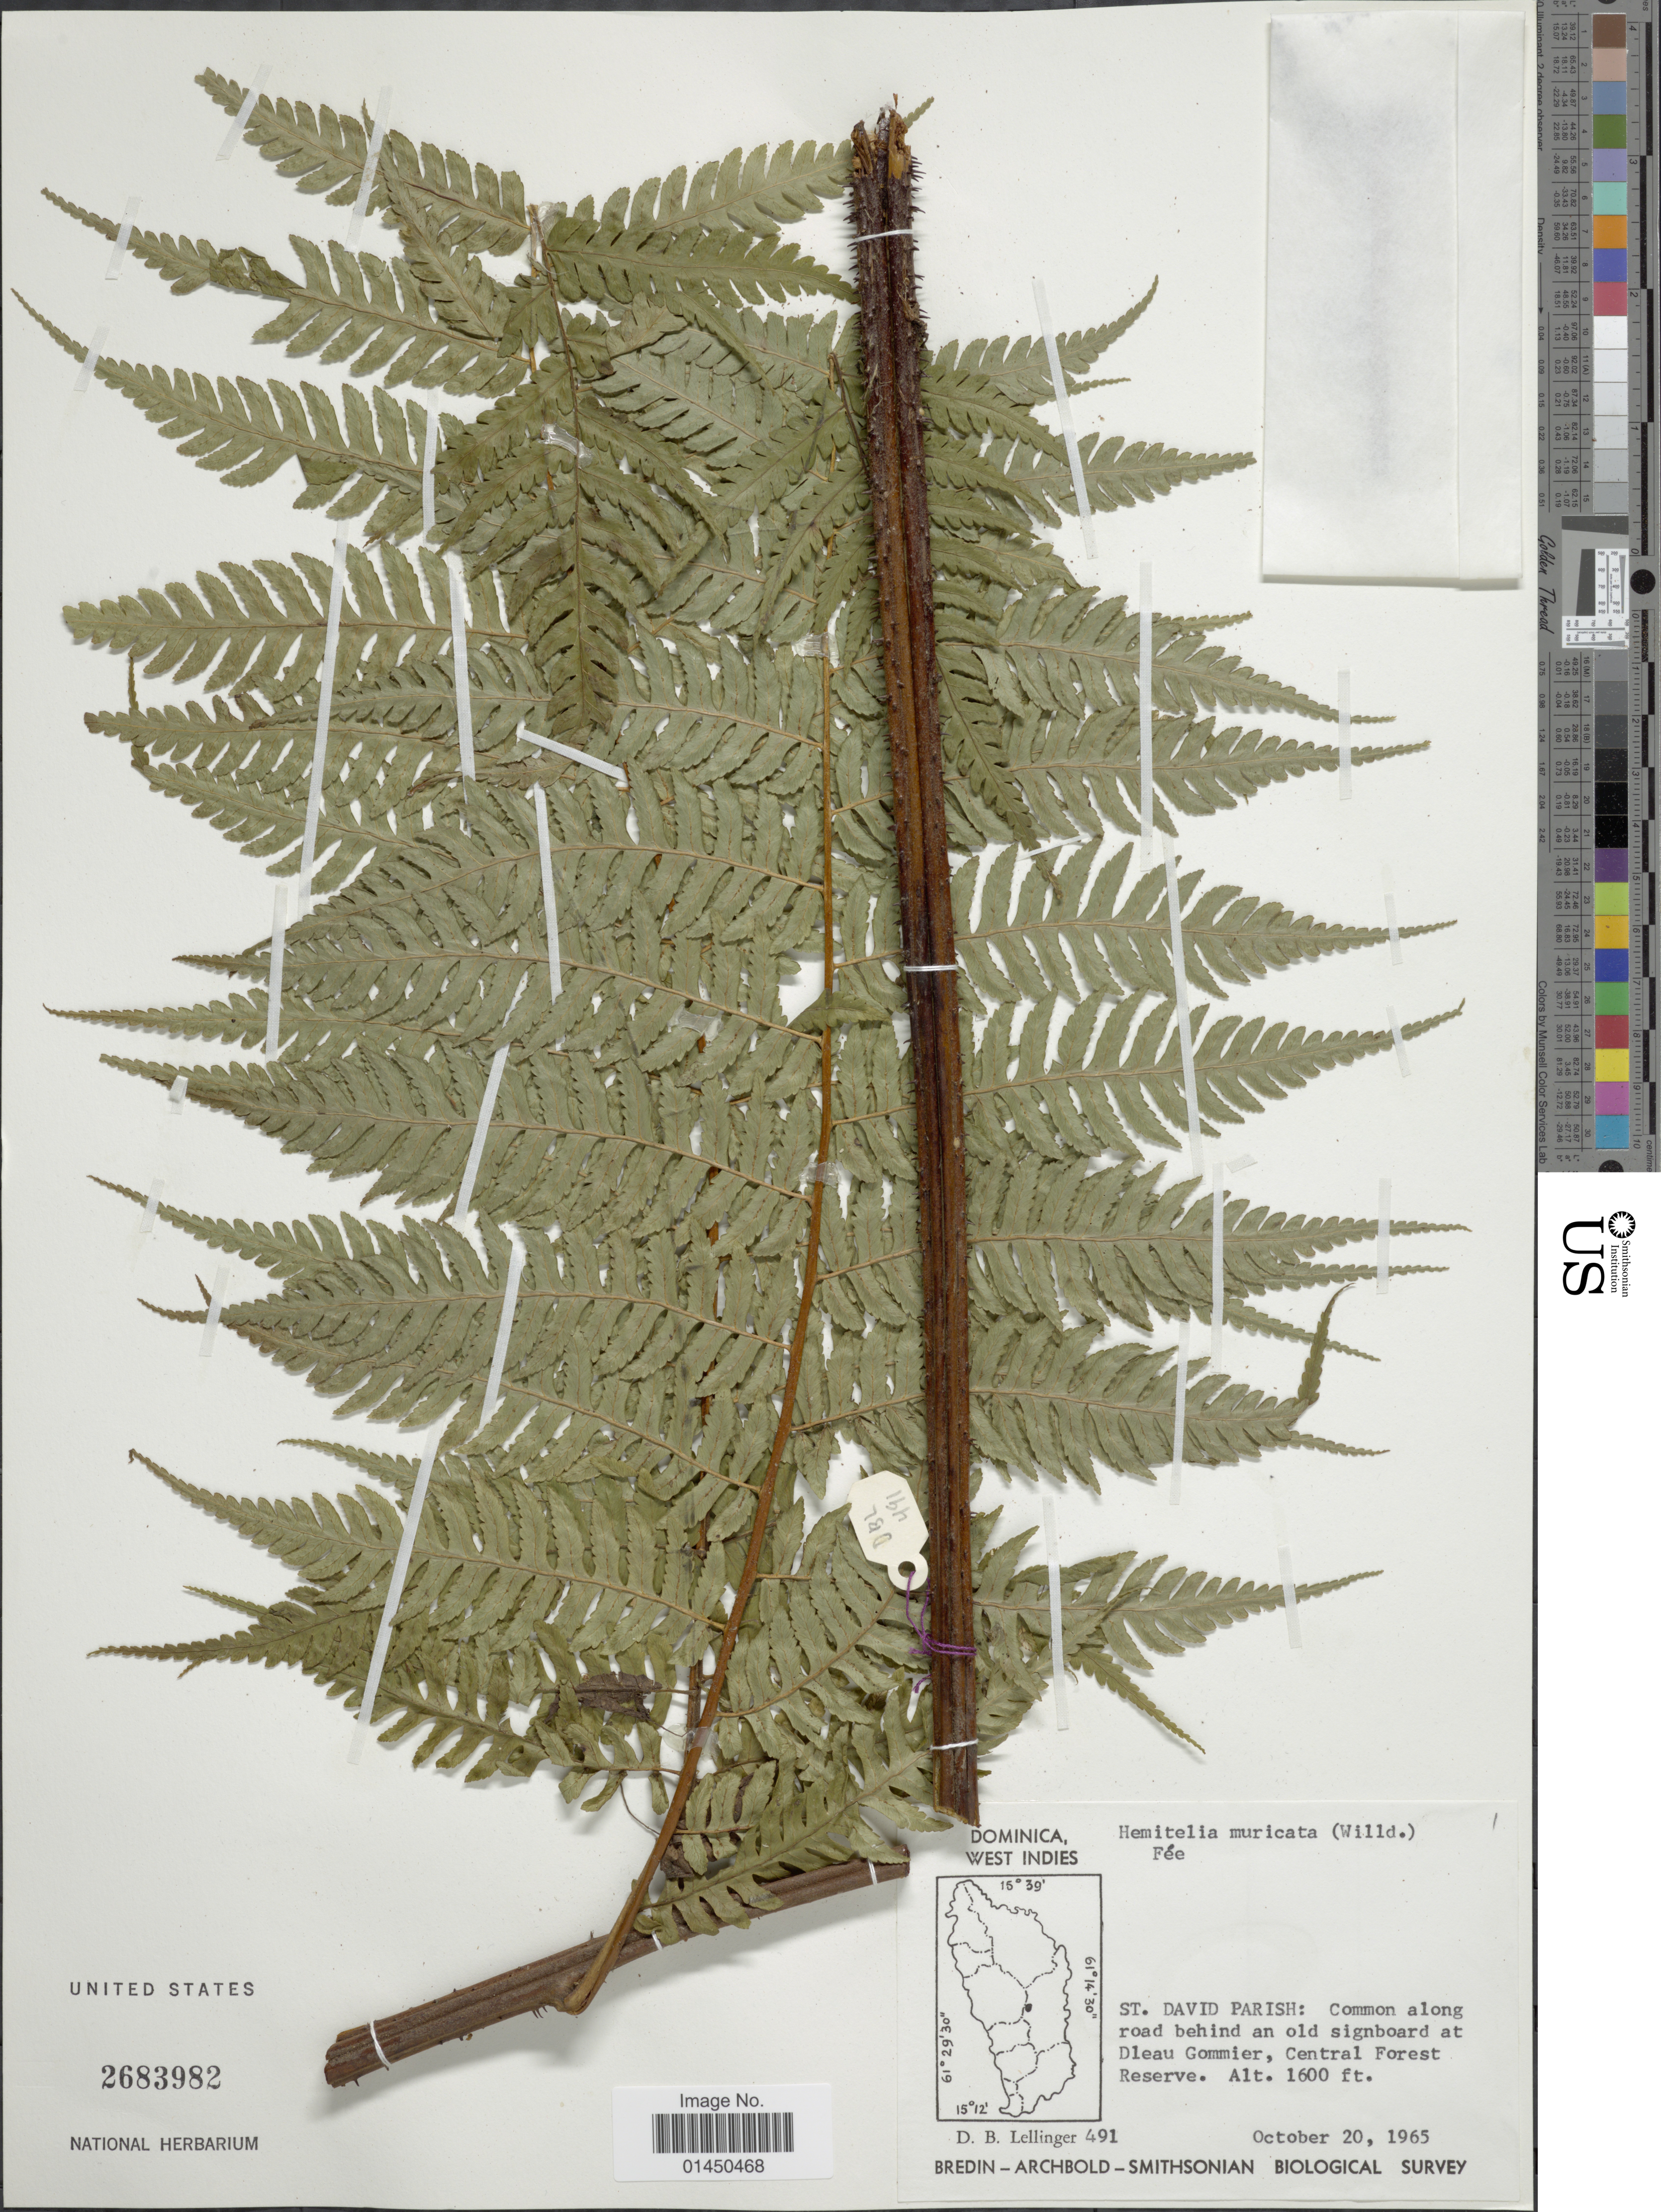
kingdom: Plantae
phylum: Tracheophyta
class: Polypodiopsida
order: Cyatheales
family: Cyatheaceae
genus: Cyathea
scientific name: Cyathea muricata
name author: (Willd.) Fée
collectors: D. B. Lellinger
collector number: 491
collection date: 1965-10-20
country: Dominica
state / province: St. David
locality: Common along road behind an old signboard at Dleau Gommier, Central Forest Reserve.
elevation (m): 488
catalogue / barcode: US 2683982